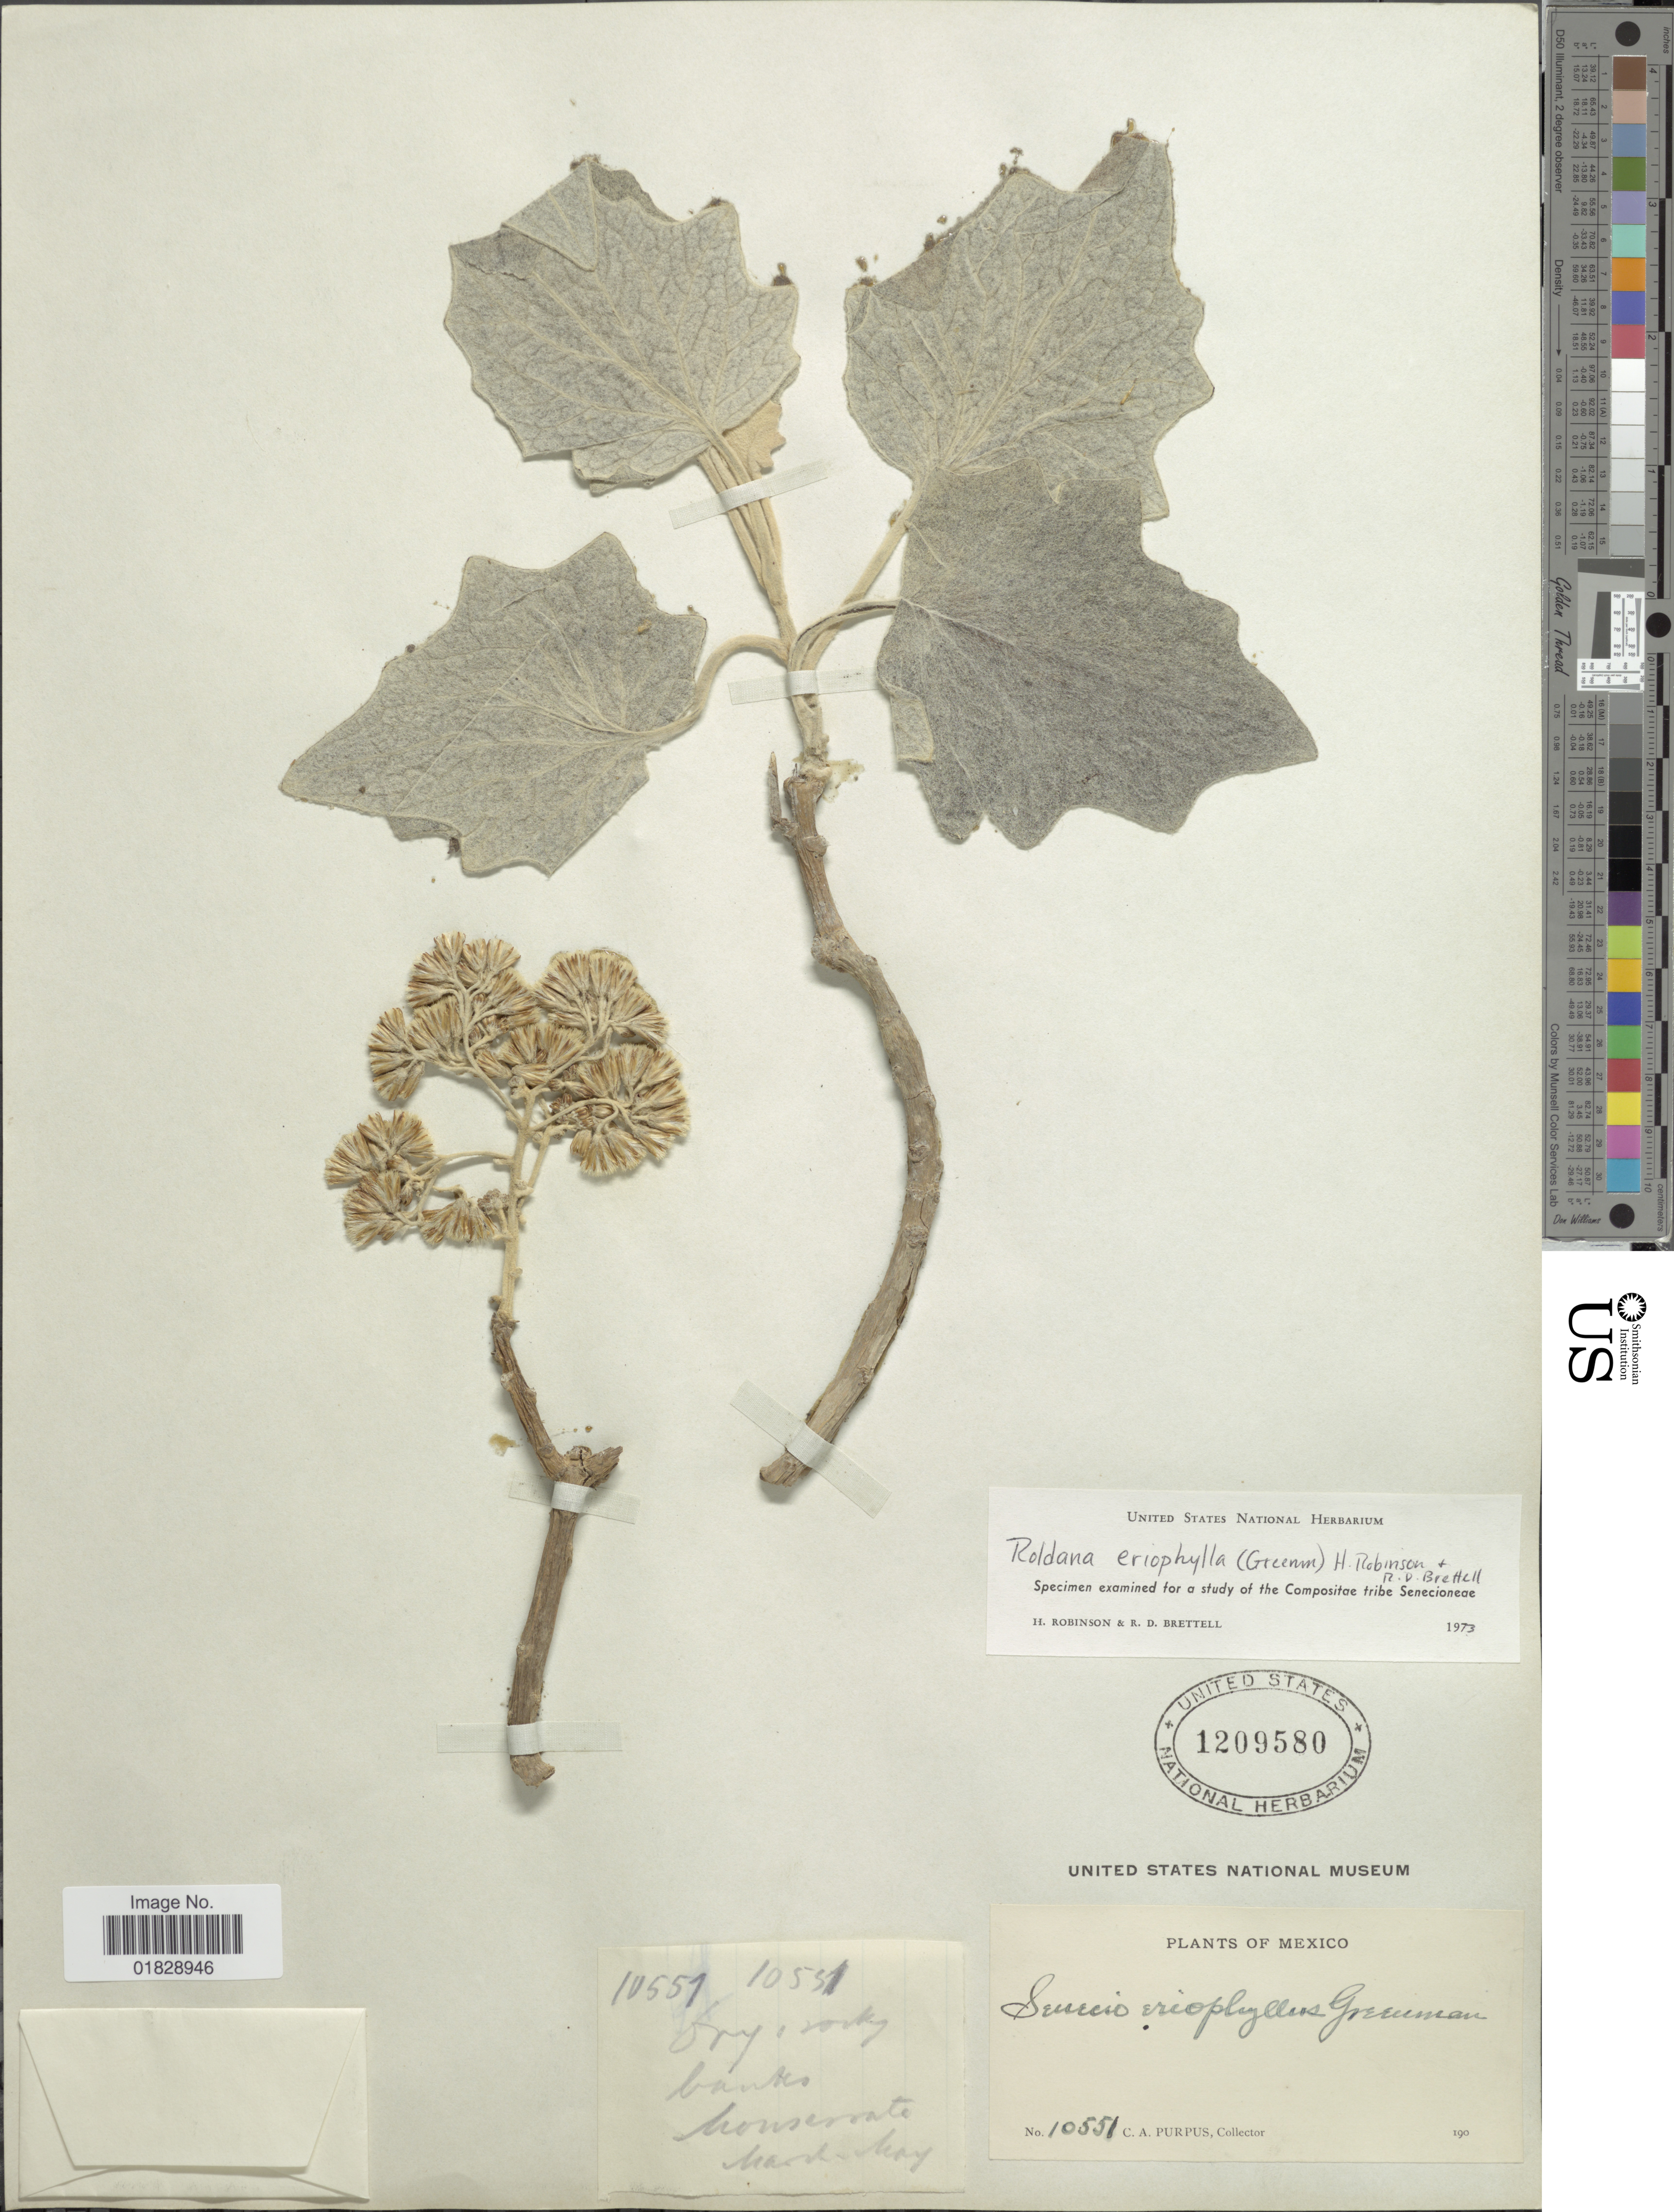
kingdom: Plantae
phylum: Tracheophyta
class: Magnoliopsida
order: Asterales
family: Asteraceae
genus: Roldana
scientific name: Roldana eriophylla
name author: (Greenm.) H. Rob. & Brettell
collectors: C. A. Purpus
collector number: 10551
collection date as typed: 190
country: Mexico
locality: Dry rocky banks Monserrate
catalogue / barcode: US 1209580